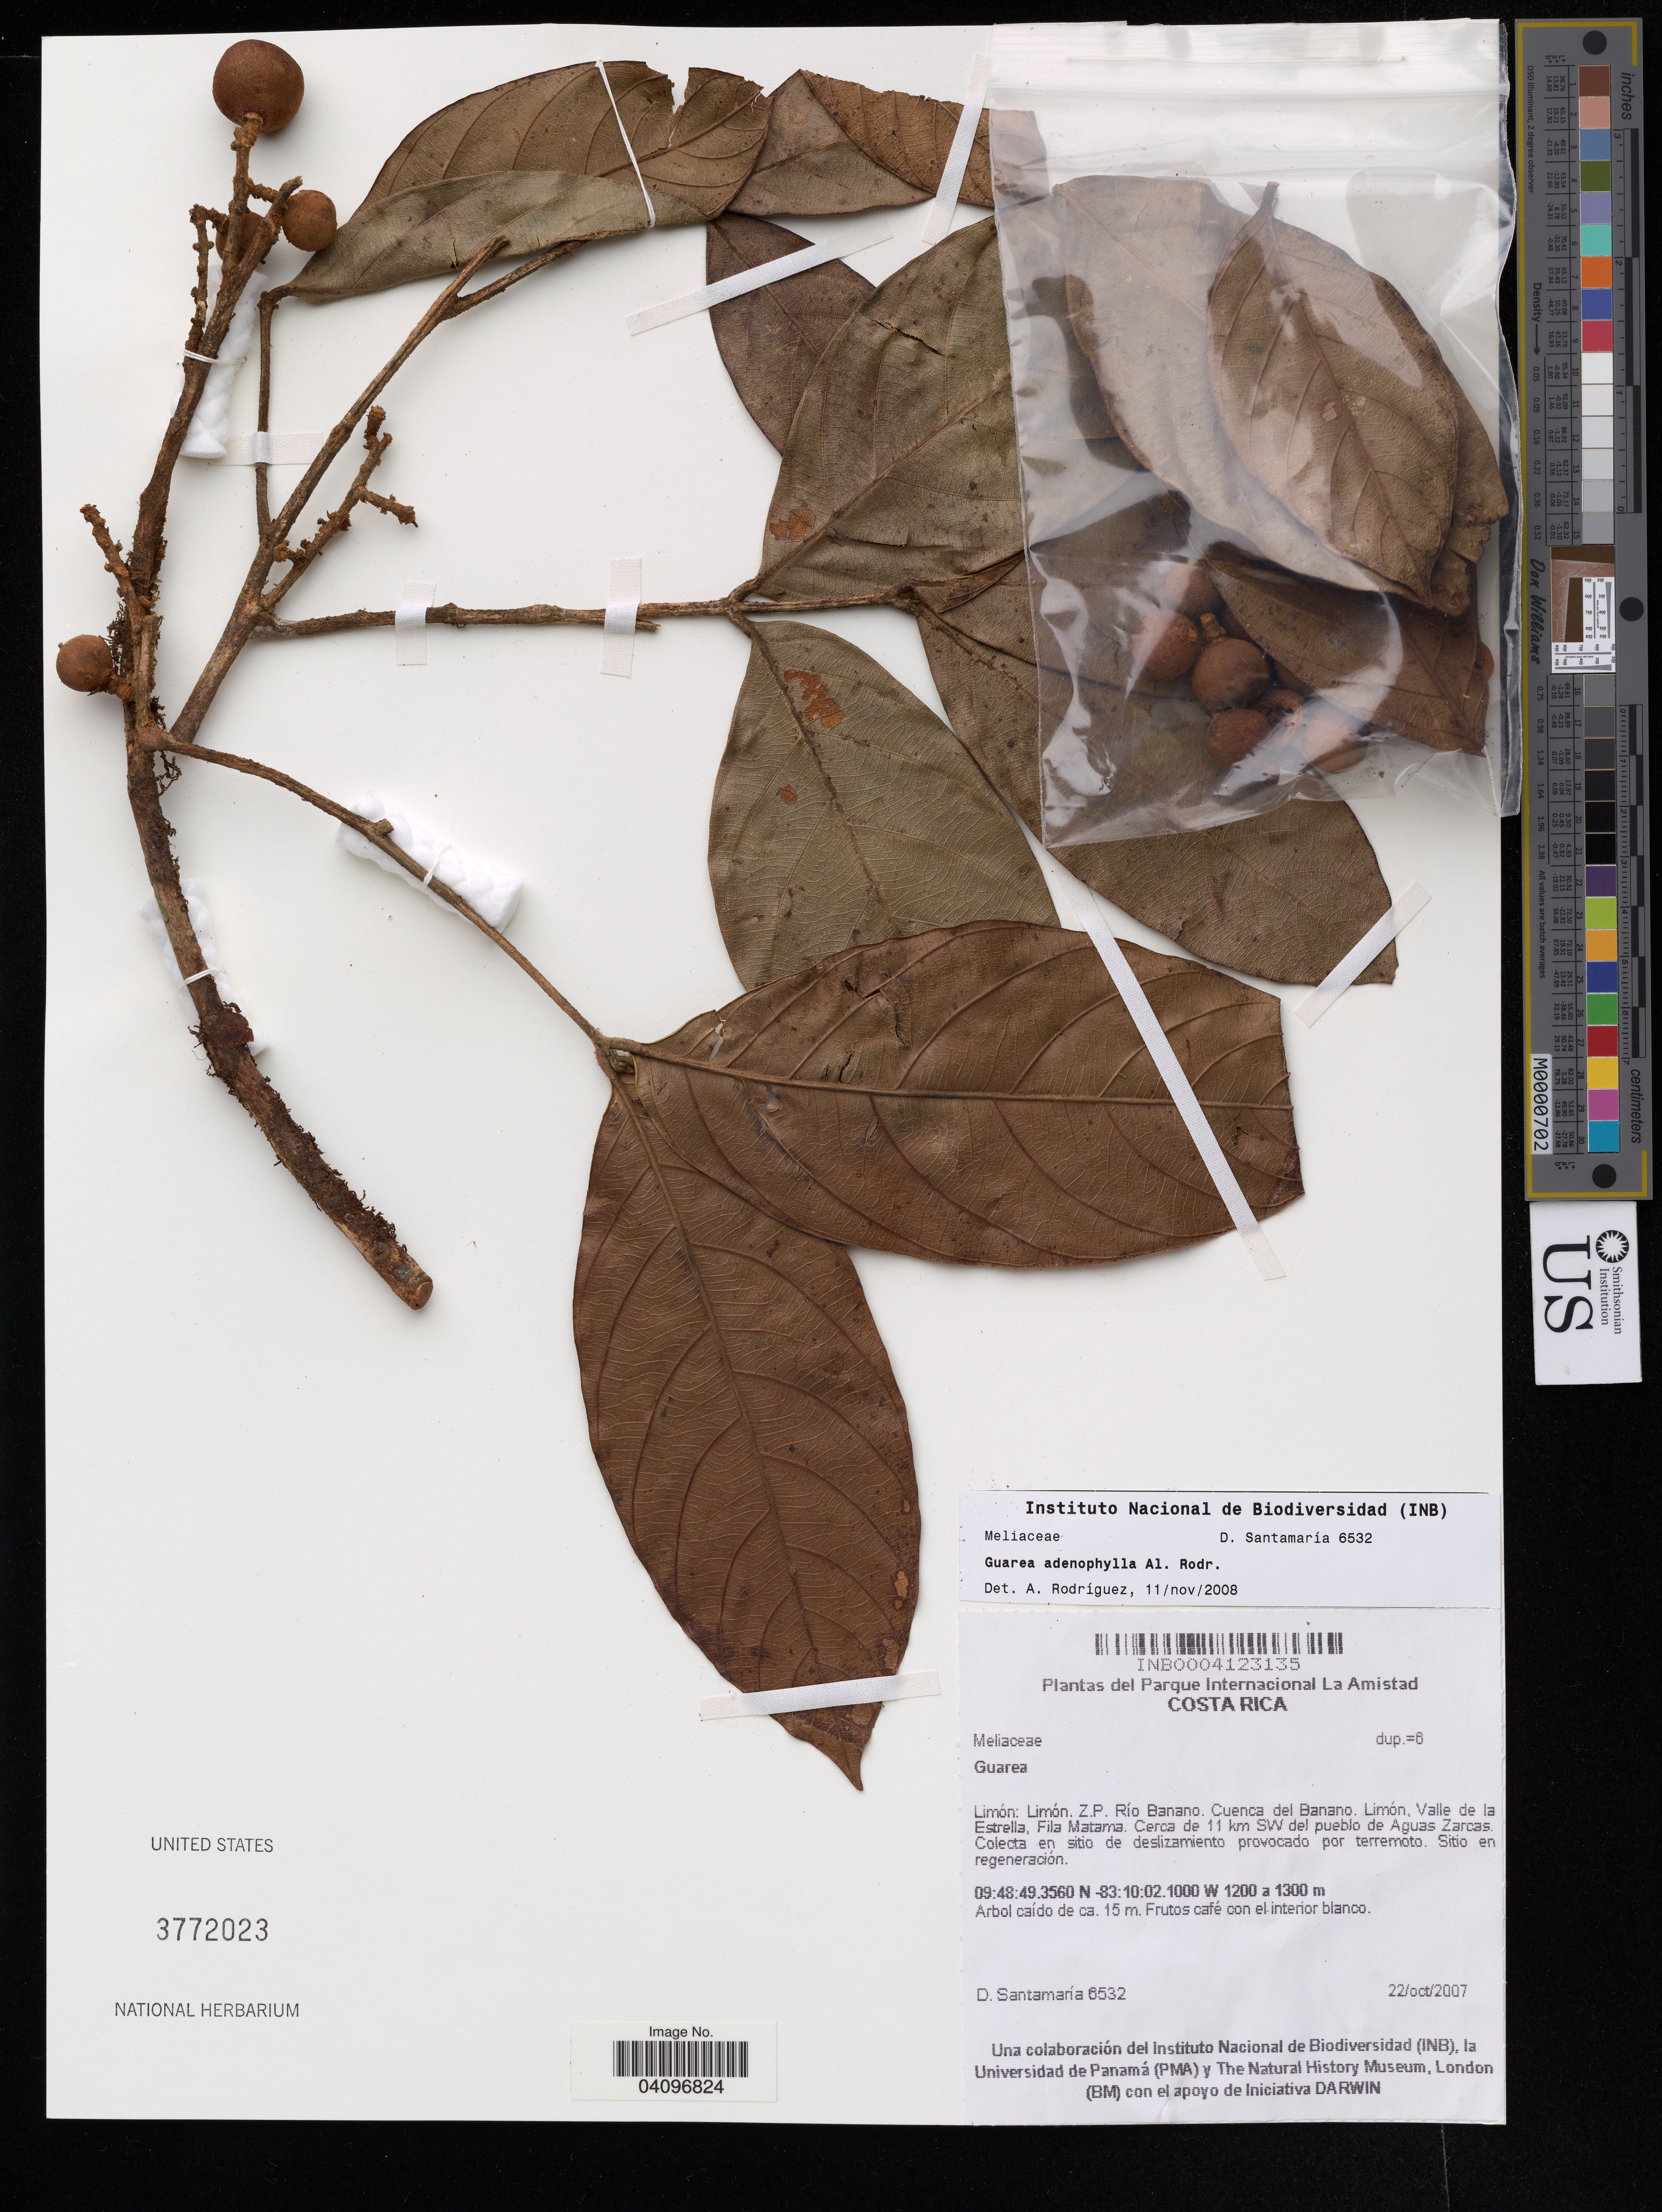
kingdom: Plantae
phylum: Tracheophyta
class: Magnoliopsida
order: Sapindales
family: Meliaceae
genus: Guarea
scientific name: Guarea adenophylla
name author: Al. Rodr.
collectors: D. Santamaria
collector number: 6532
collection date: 2007-10-22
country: Costa Rica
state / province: Limón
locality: Limón. Z.P. Río Banano. Cuenca del Banano. Limón, Valle de la Estrella, Fila Matama. Cerca de 11 km SW del pueblo de Aguas Zarcas. Colecta en sitio de deslizamiento provocado por terremoto. Sitio en regeneración.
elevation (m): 1200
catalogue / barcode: US 3772023